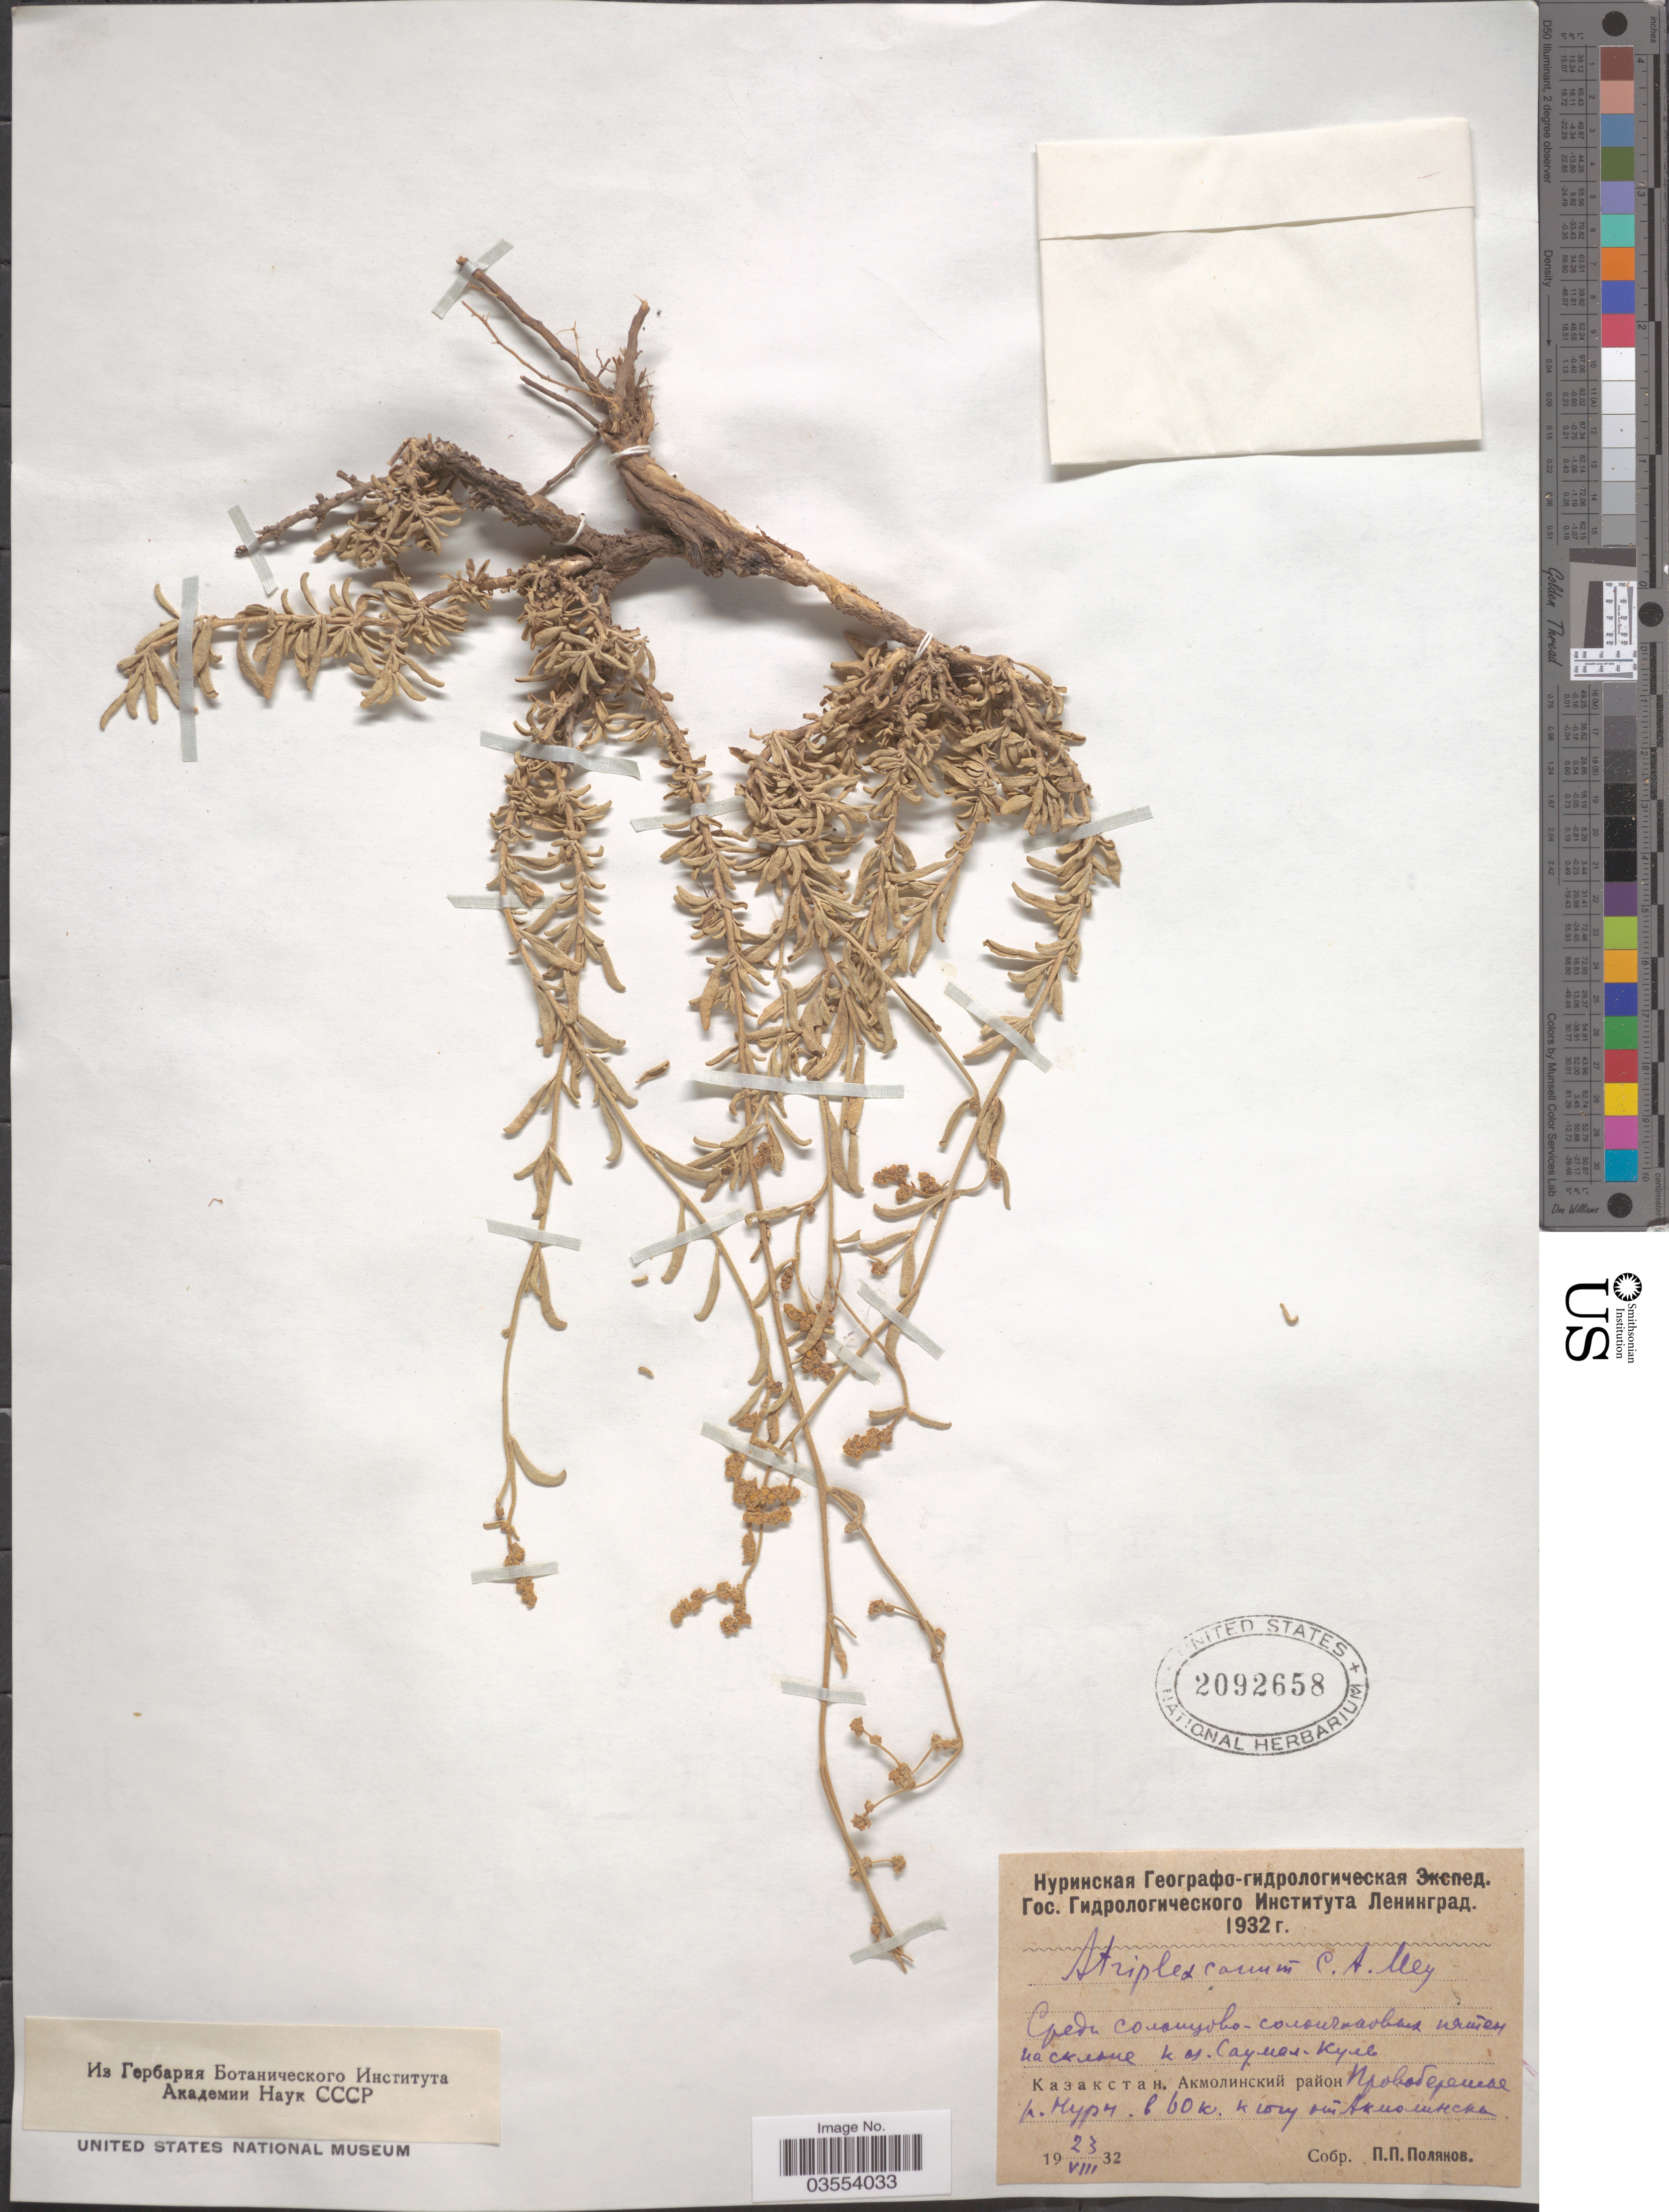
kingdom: Plantae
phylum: Tracheophyta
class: Magnoliopsida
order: Caryophyllales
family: Amaranthaceae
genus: Atriplex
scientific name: Atriplex cana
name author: Ledeb.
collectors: P. Polyakov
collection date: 1932-08-23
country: Kazakhstan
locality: Lake Saumalkol, Right shore of River Nur, 60 km S of Akmolinsk (now Nur-Sultan).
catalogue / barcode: US 2092658